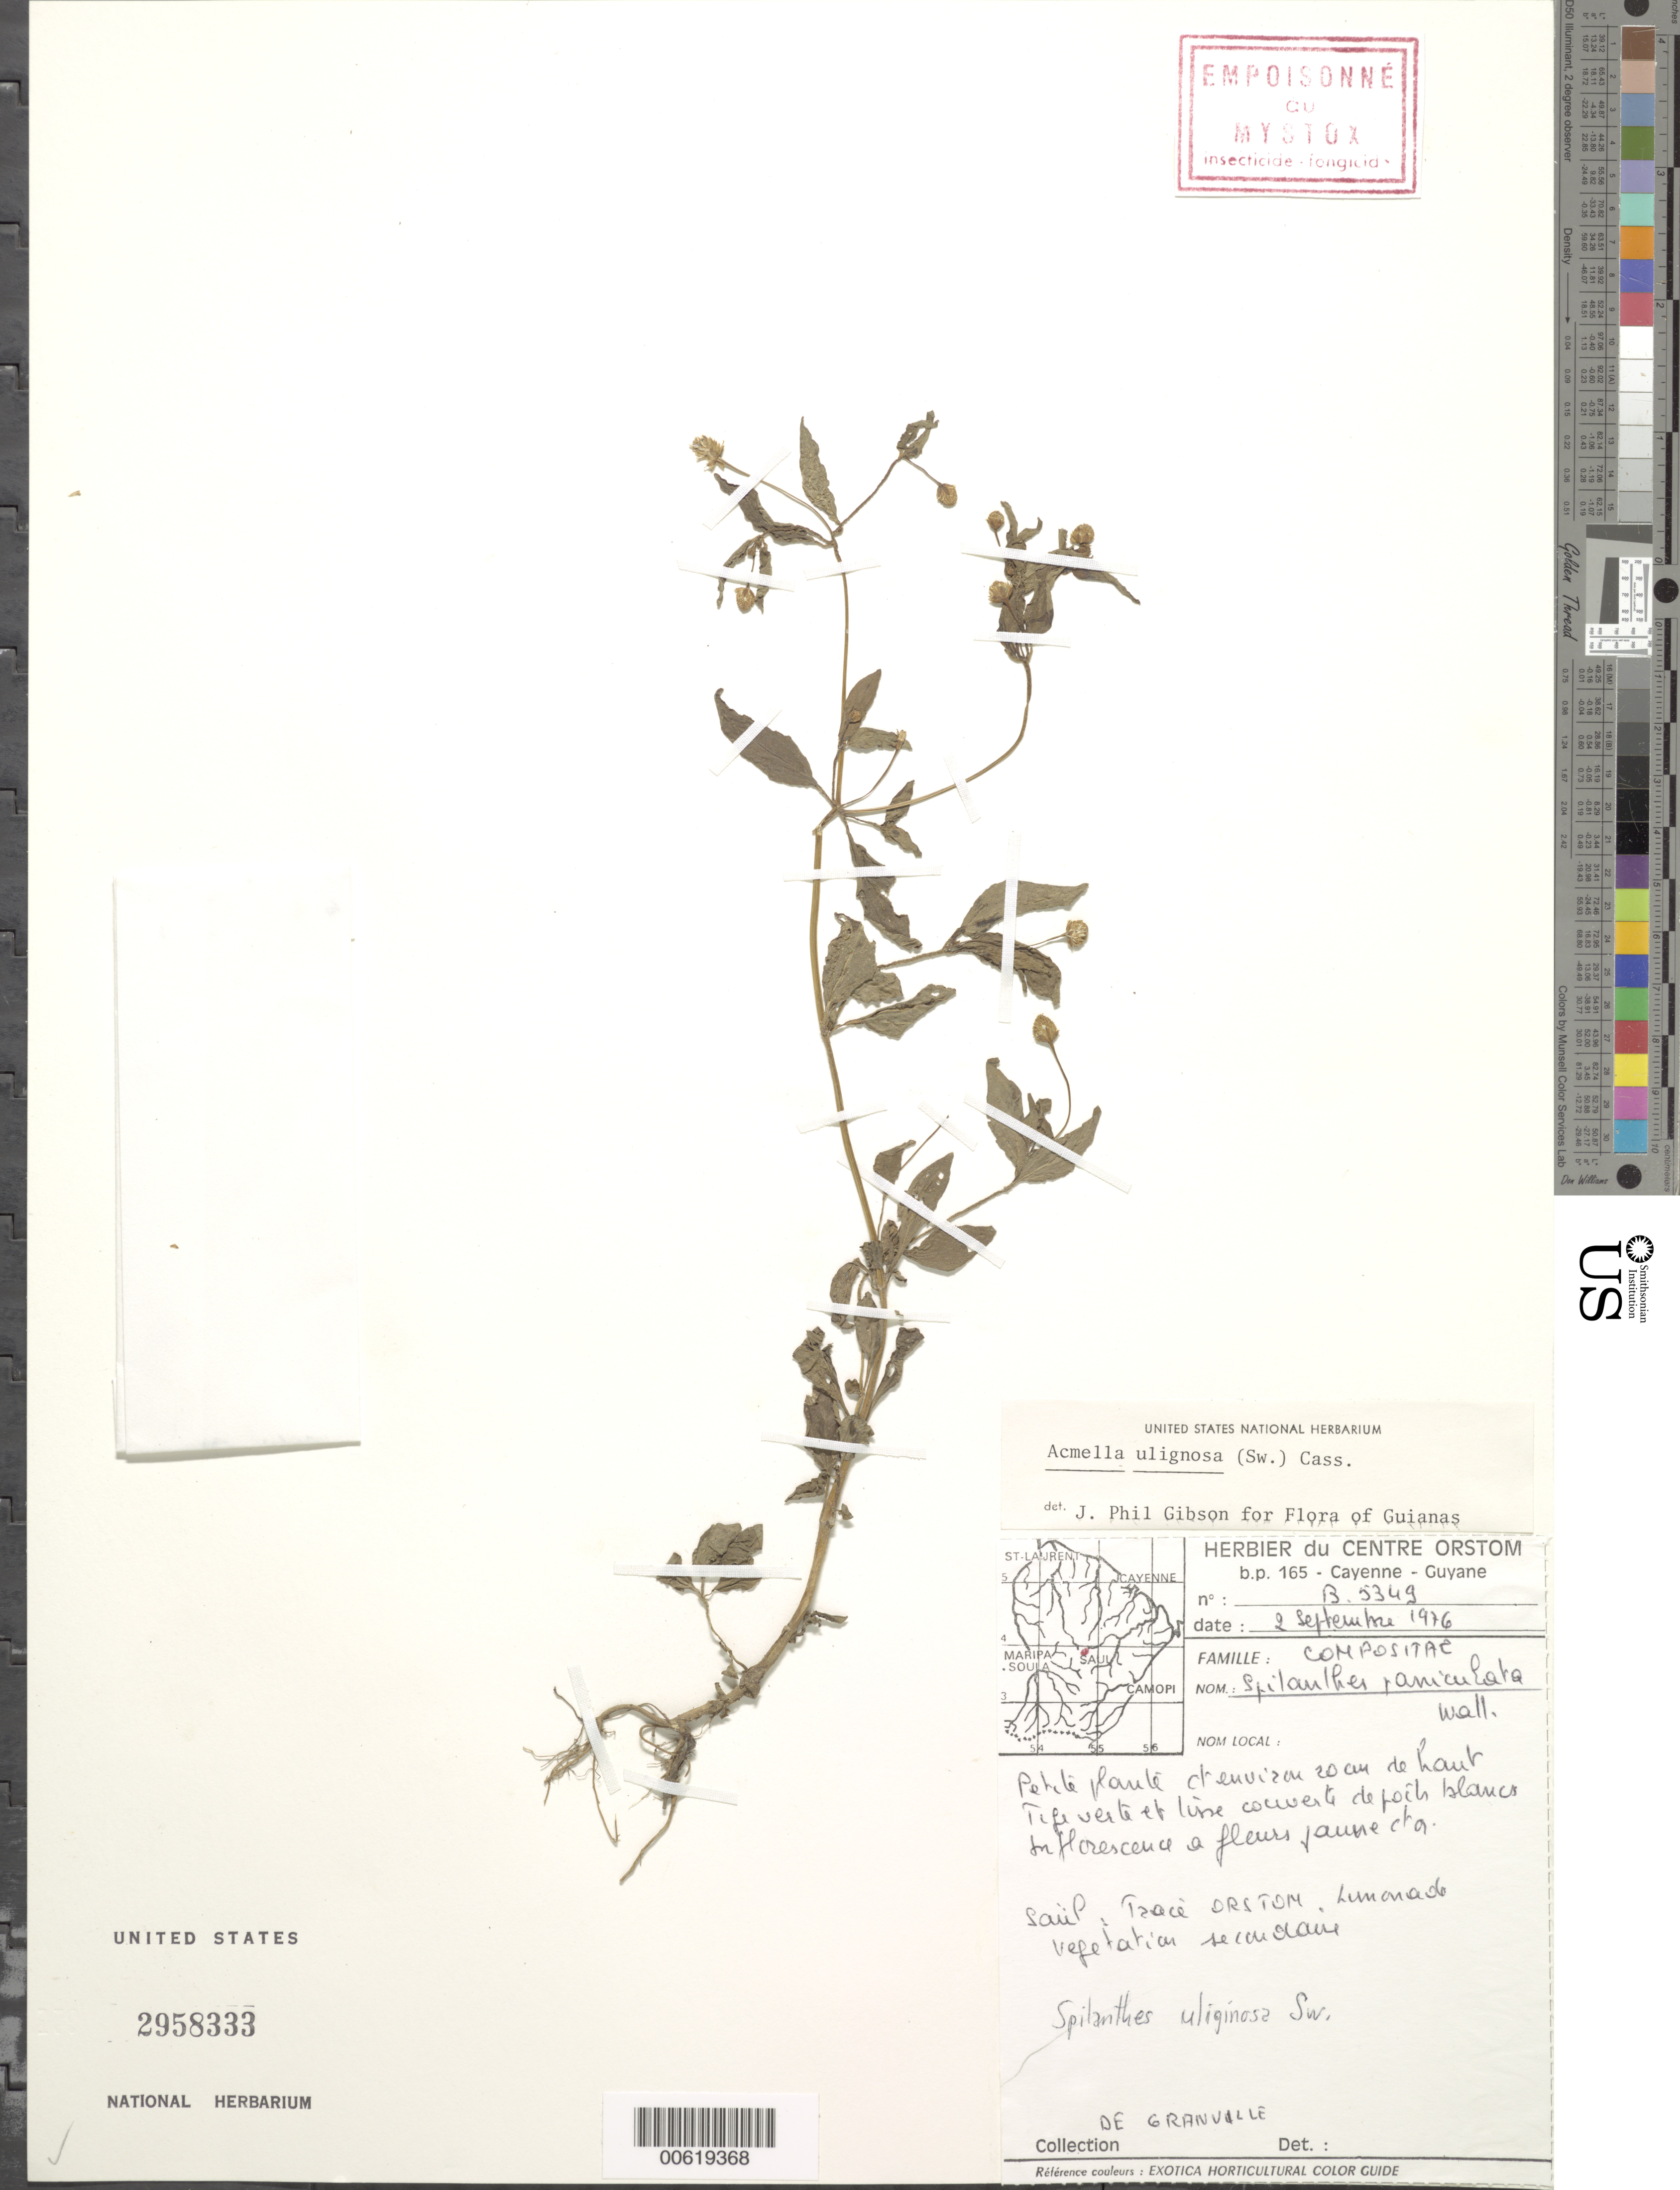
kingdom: Plantae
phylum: Tracheophyta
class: Magnoliopsida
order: Asterales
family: Asteraceae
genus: Acmella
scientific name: Acmella uliginosa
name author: (Sw.) Cass.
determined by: Clarke, J. G.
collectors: J.-J. de Granville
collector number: B 5349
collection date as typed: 2-Sep-76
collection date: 1976-09-02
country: French Guiana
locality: Saül, sur la tracé ORSTOM Limonade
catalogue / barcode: US 2958333